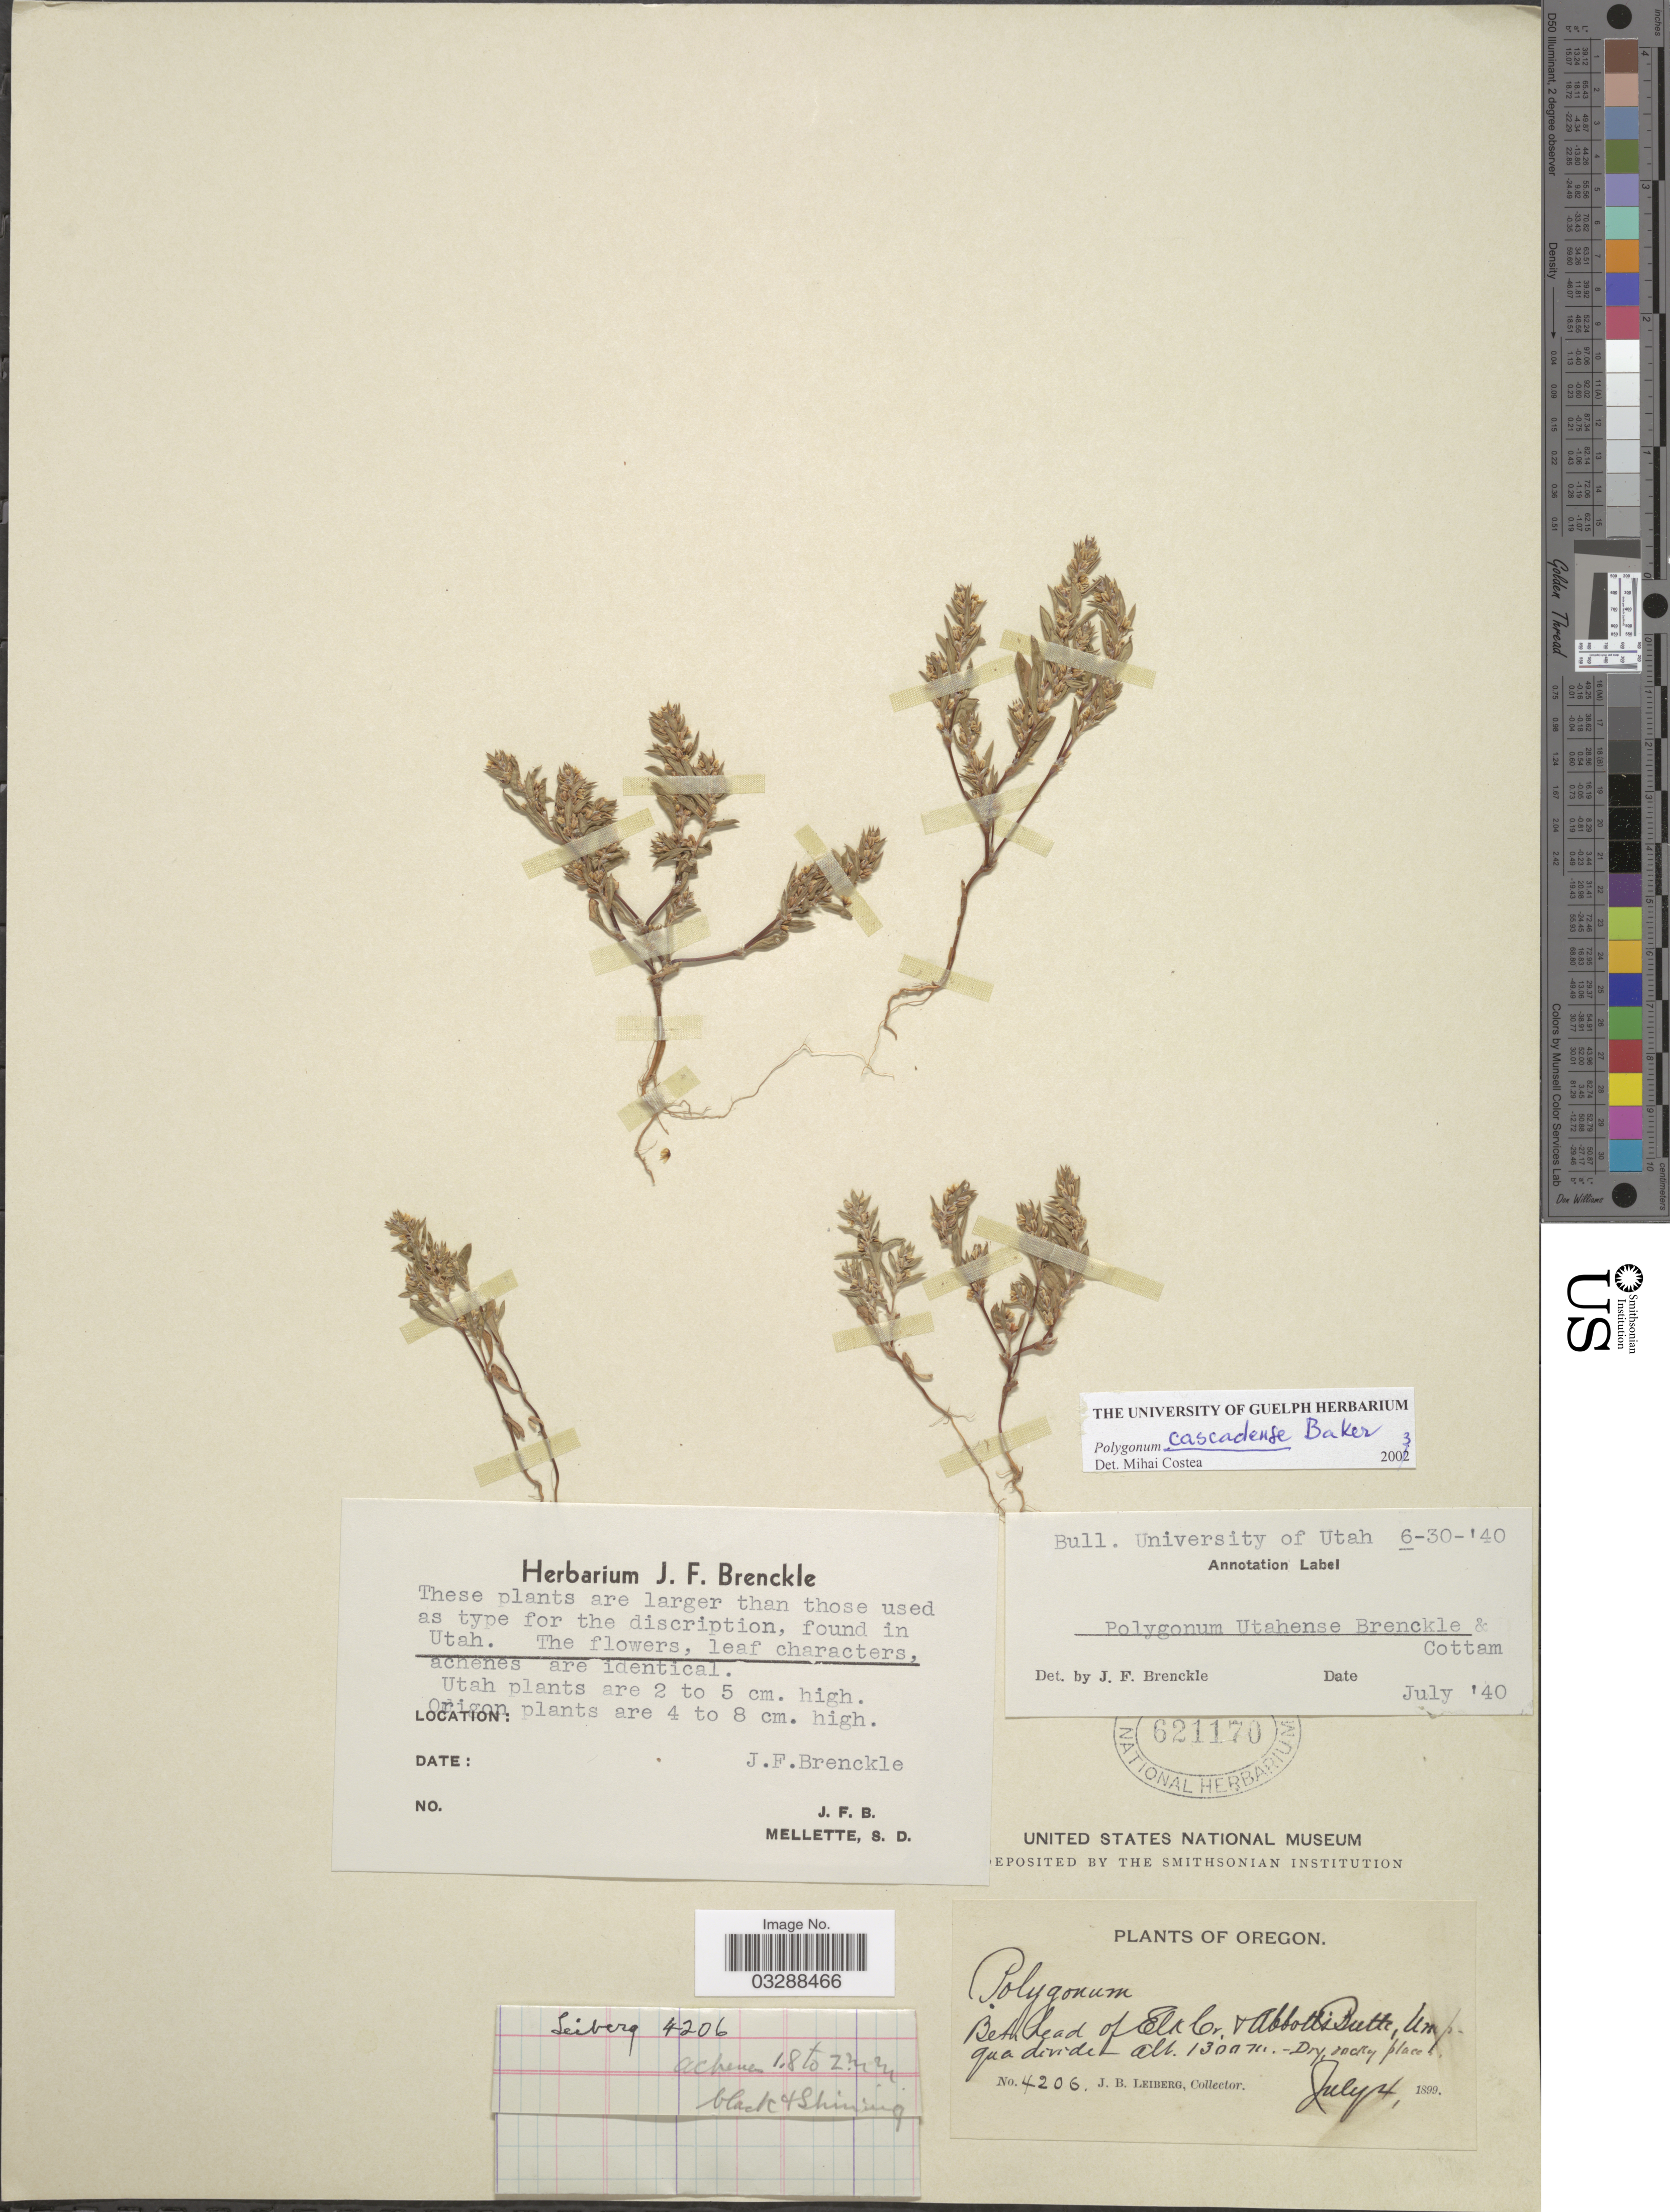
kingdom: Plantae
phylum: Tracheophyta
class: Magnoliopsida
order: Caryophyllales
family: Polygonaceae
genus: Polygonum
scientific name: Polygonum cascadense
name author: W.H. Baker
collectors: J. B. Leiberg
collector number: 4206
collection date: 1899-07-04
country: United States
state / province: Oregon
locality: Bet. head of Elk Cr. [Between head of Elk Creek] + Abbott's Butte, Umpqua divide.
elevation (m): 1300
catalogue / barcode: US 621170